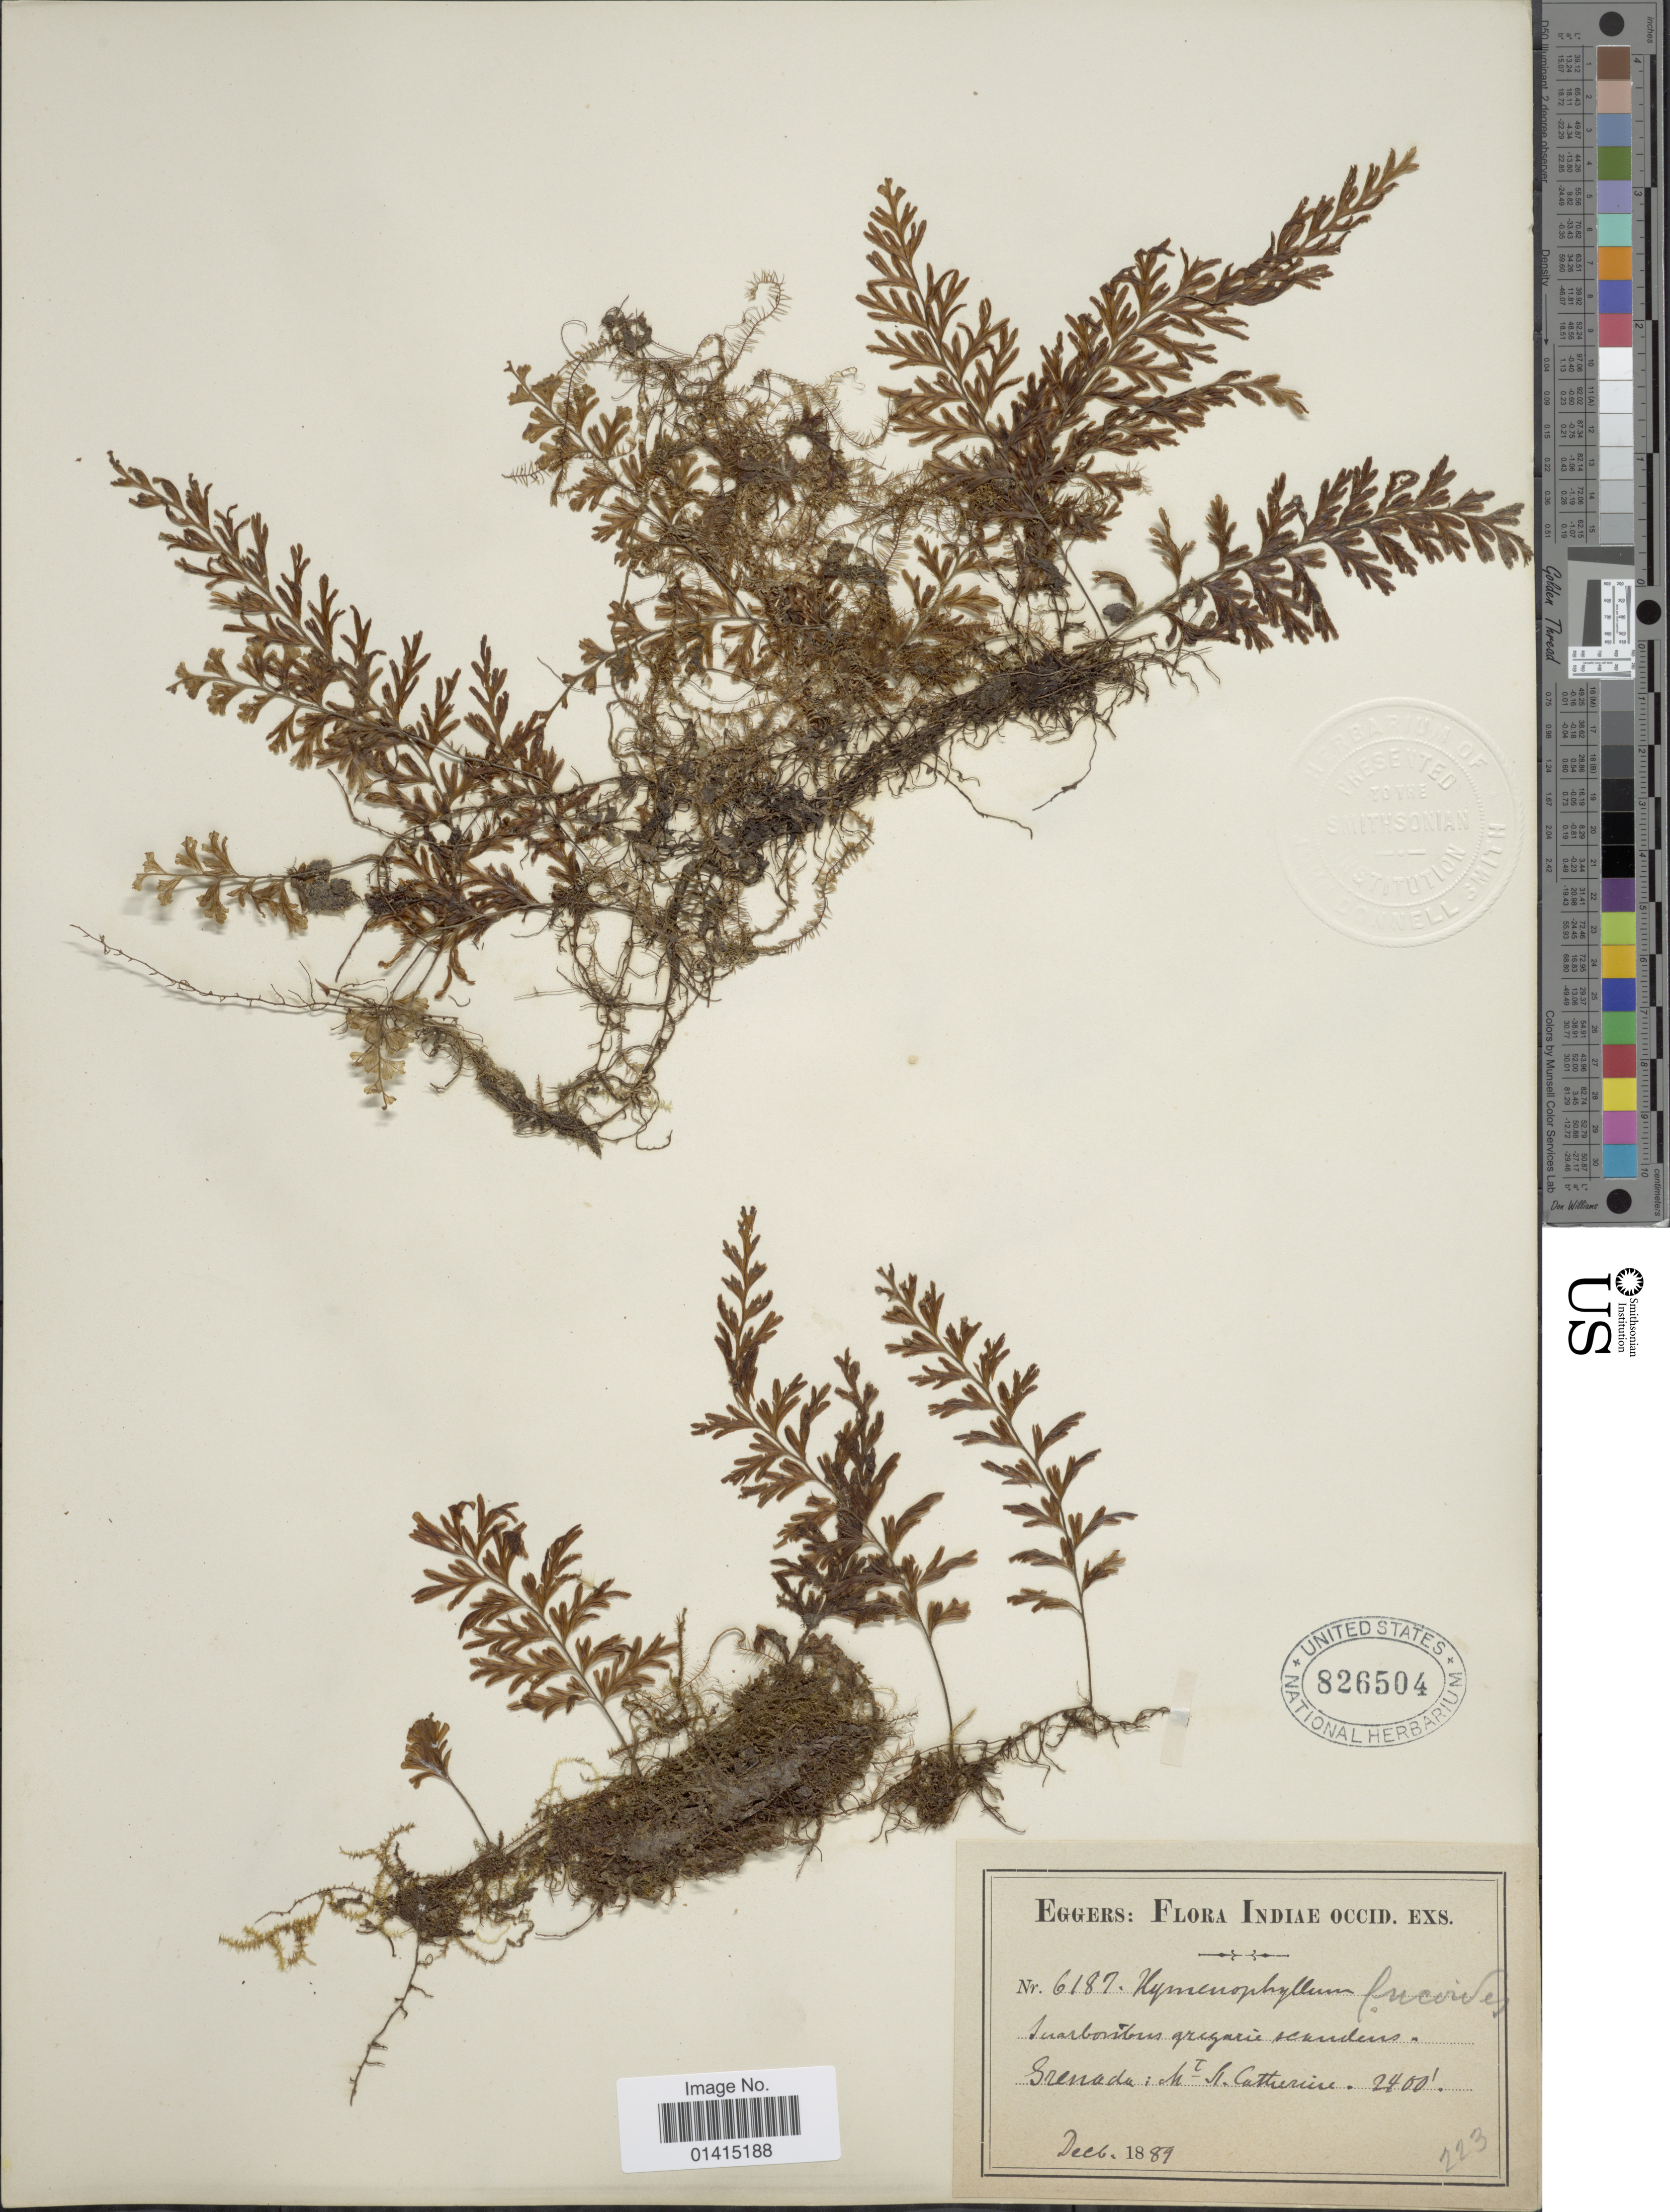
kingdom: Plantae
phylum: Tracheophyta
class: Polypodiopsida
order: Hymenophyllales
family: Hymenophyllaceae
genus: Hymenophyllum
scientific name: Hymenophyllum fucoides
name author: (Sw.) Sw.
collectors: -. Eggers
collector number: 6187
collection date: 1889-12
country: Grenada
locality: Grenada: Mt. St. Catherine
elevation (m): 732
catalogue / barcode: US 826504